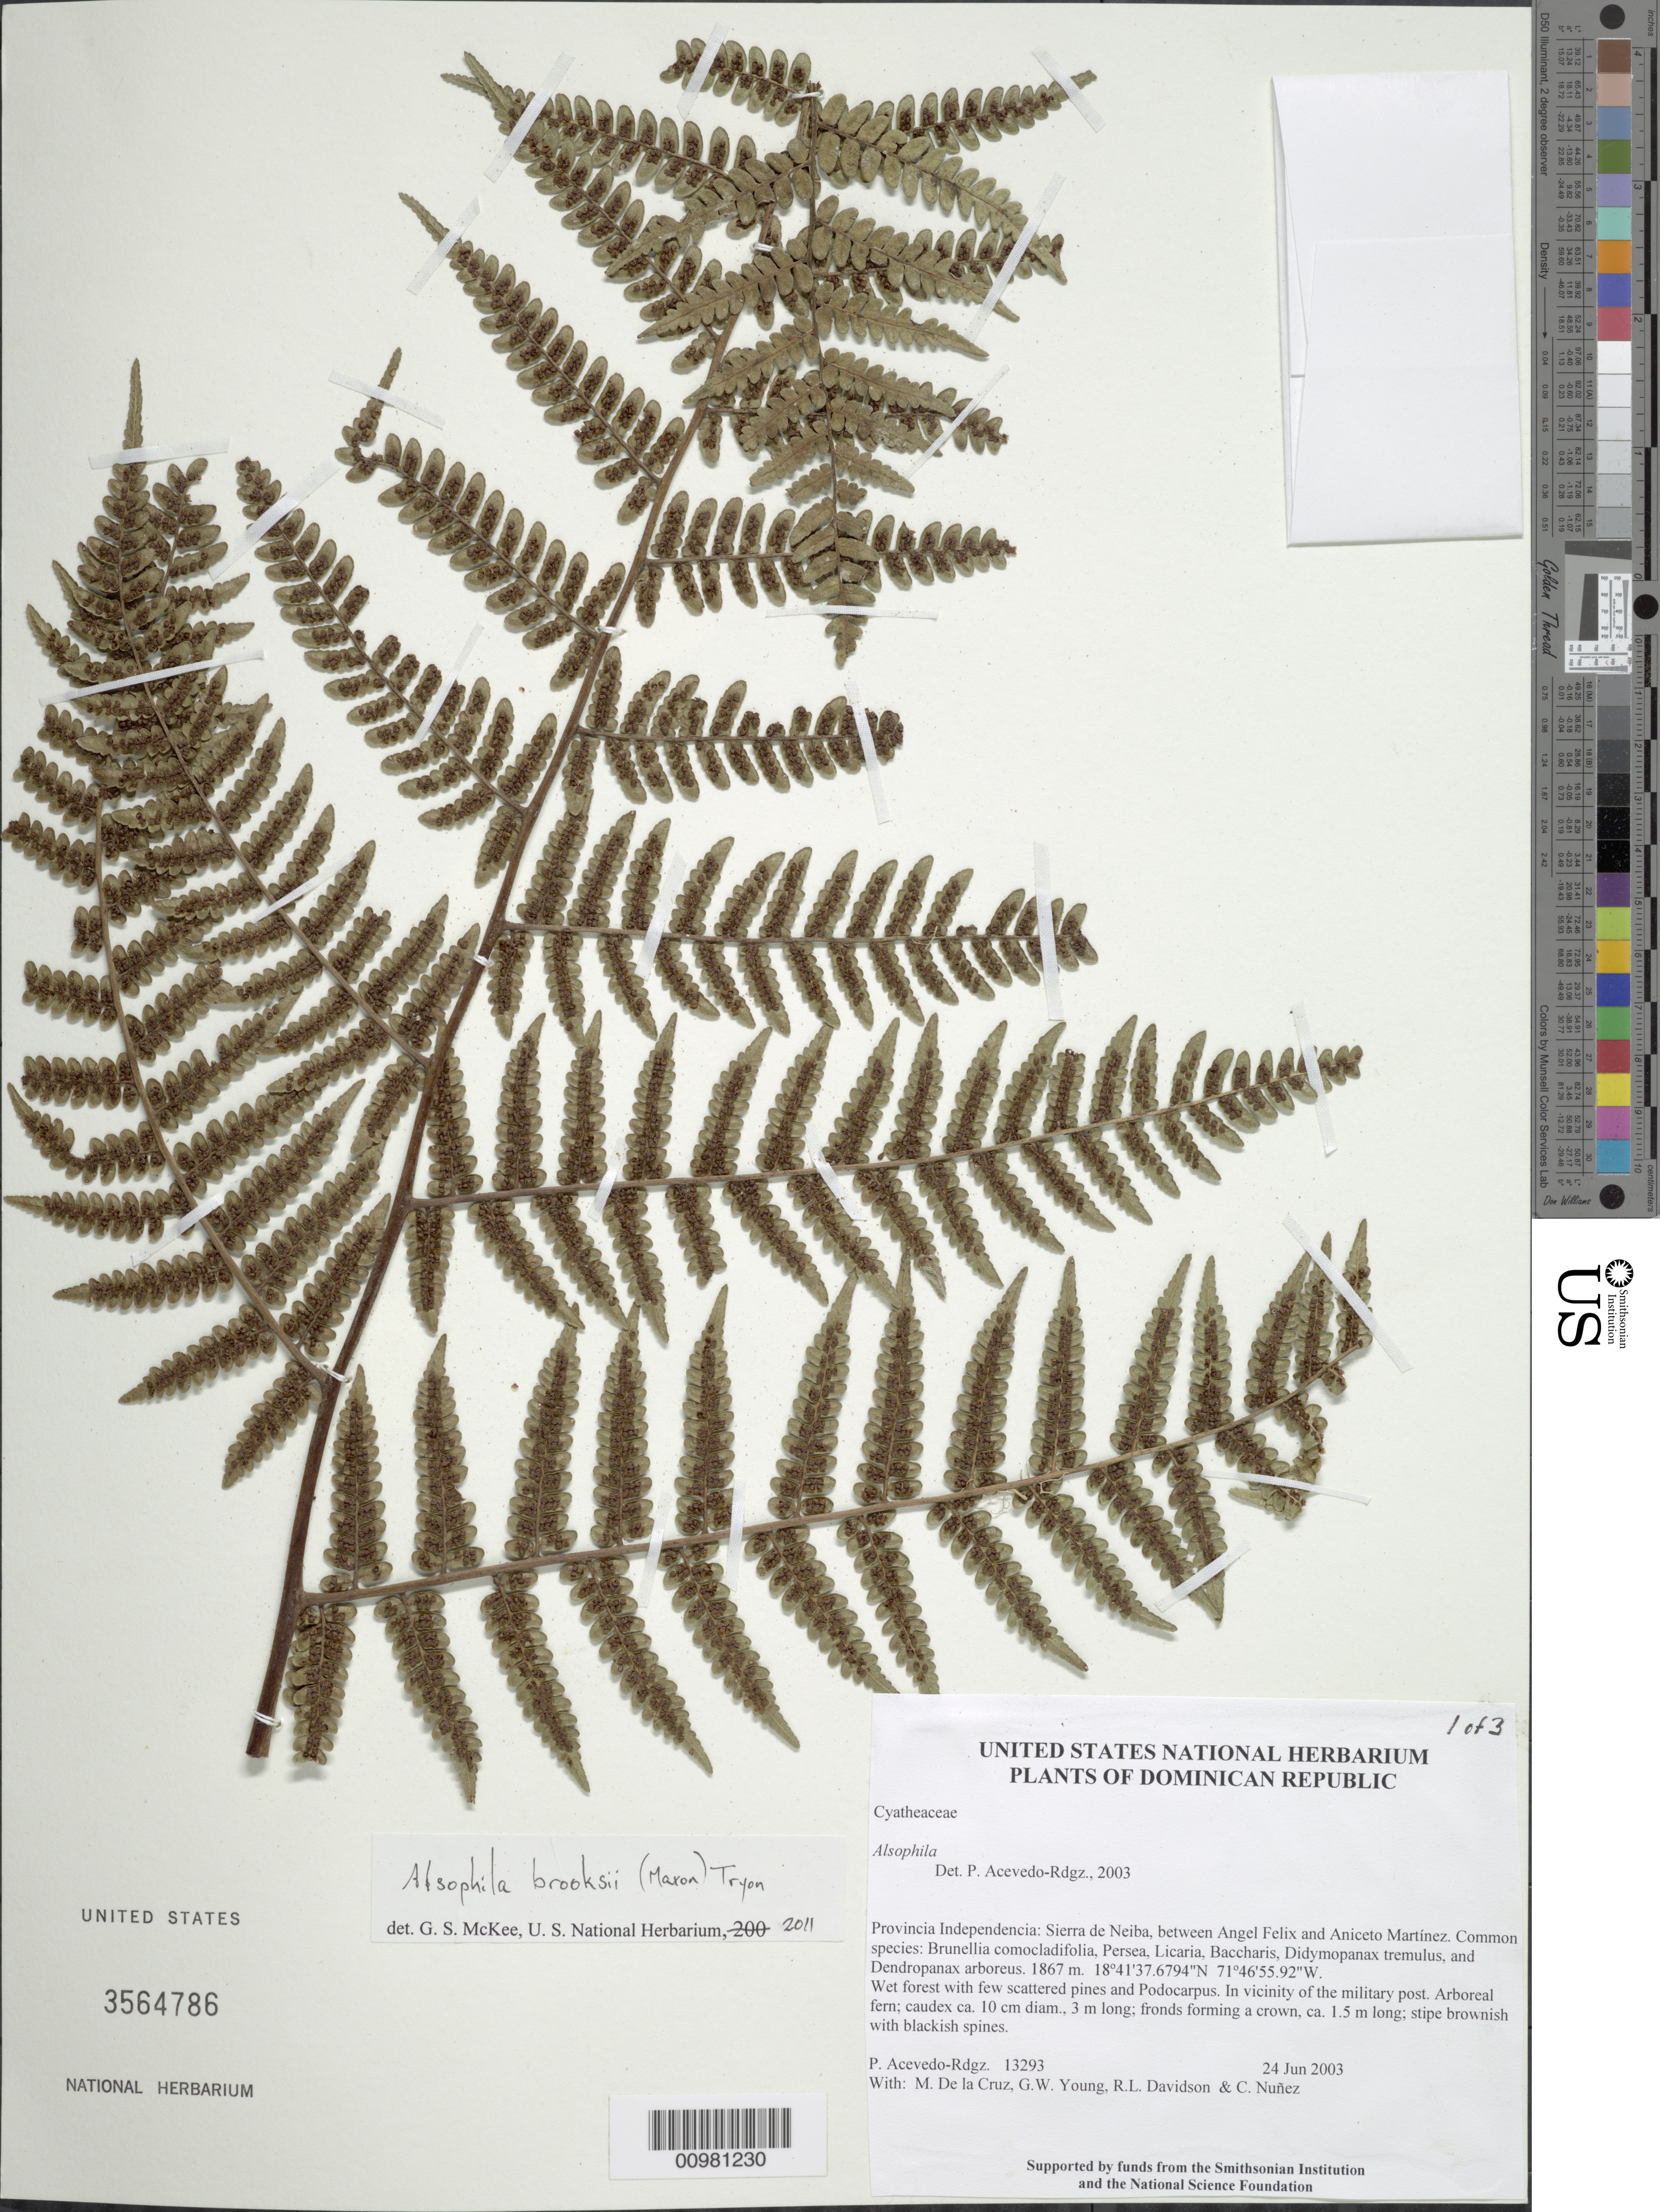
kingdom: Plantae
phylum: Tracheophyta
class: Polypodiopsida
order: Cyatheales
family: Cyatheaceae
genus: Alsophila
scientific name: Alsophila brooksii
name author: (Maxon) R.M. Tryon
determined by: McKee, G. S., (US), NMNH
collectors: P. Acevedo-Rodr., M. de la Cruz, J. Rawlins, G. Young, R. Davidson & C. Nunez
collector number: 13293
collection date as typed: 24 Jun 2003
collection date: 2003-06-24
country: Dominican Republic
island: Hispaniola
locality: Provincia Independencia: Sierra de Neiba, between Angel Felix and Aniceto Martínez. Common species: Brunellia comocladifolia, Persea, Licaria, Baccharis, Didymopanax tremulus, and Dendropanax arboreus.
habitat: Wet forest with few scattered pines and Podocarpus. In vicinity of the military post.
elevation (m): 1867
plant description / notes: US, K, MO, NY, P, B, GH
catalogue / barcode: US 3564786